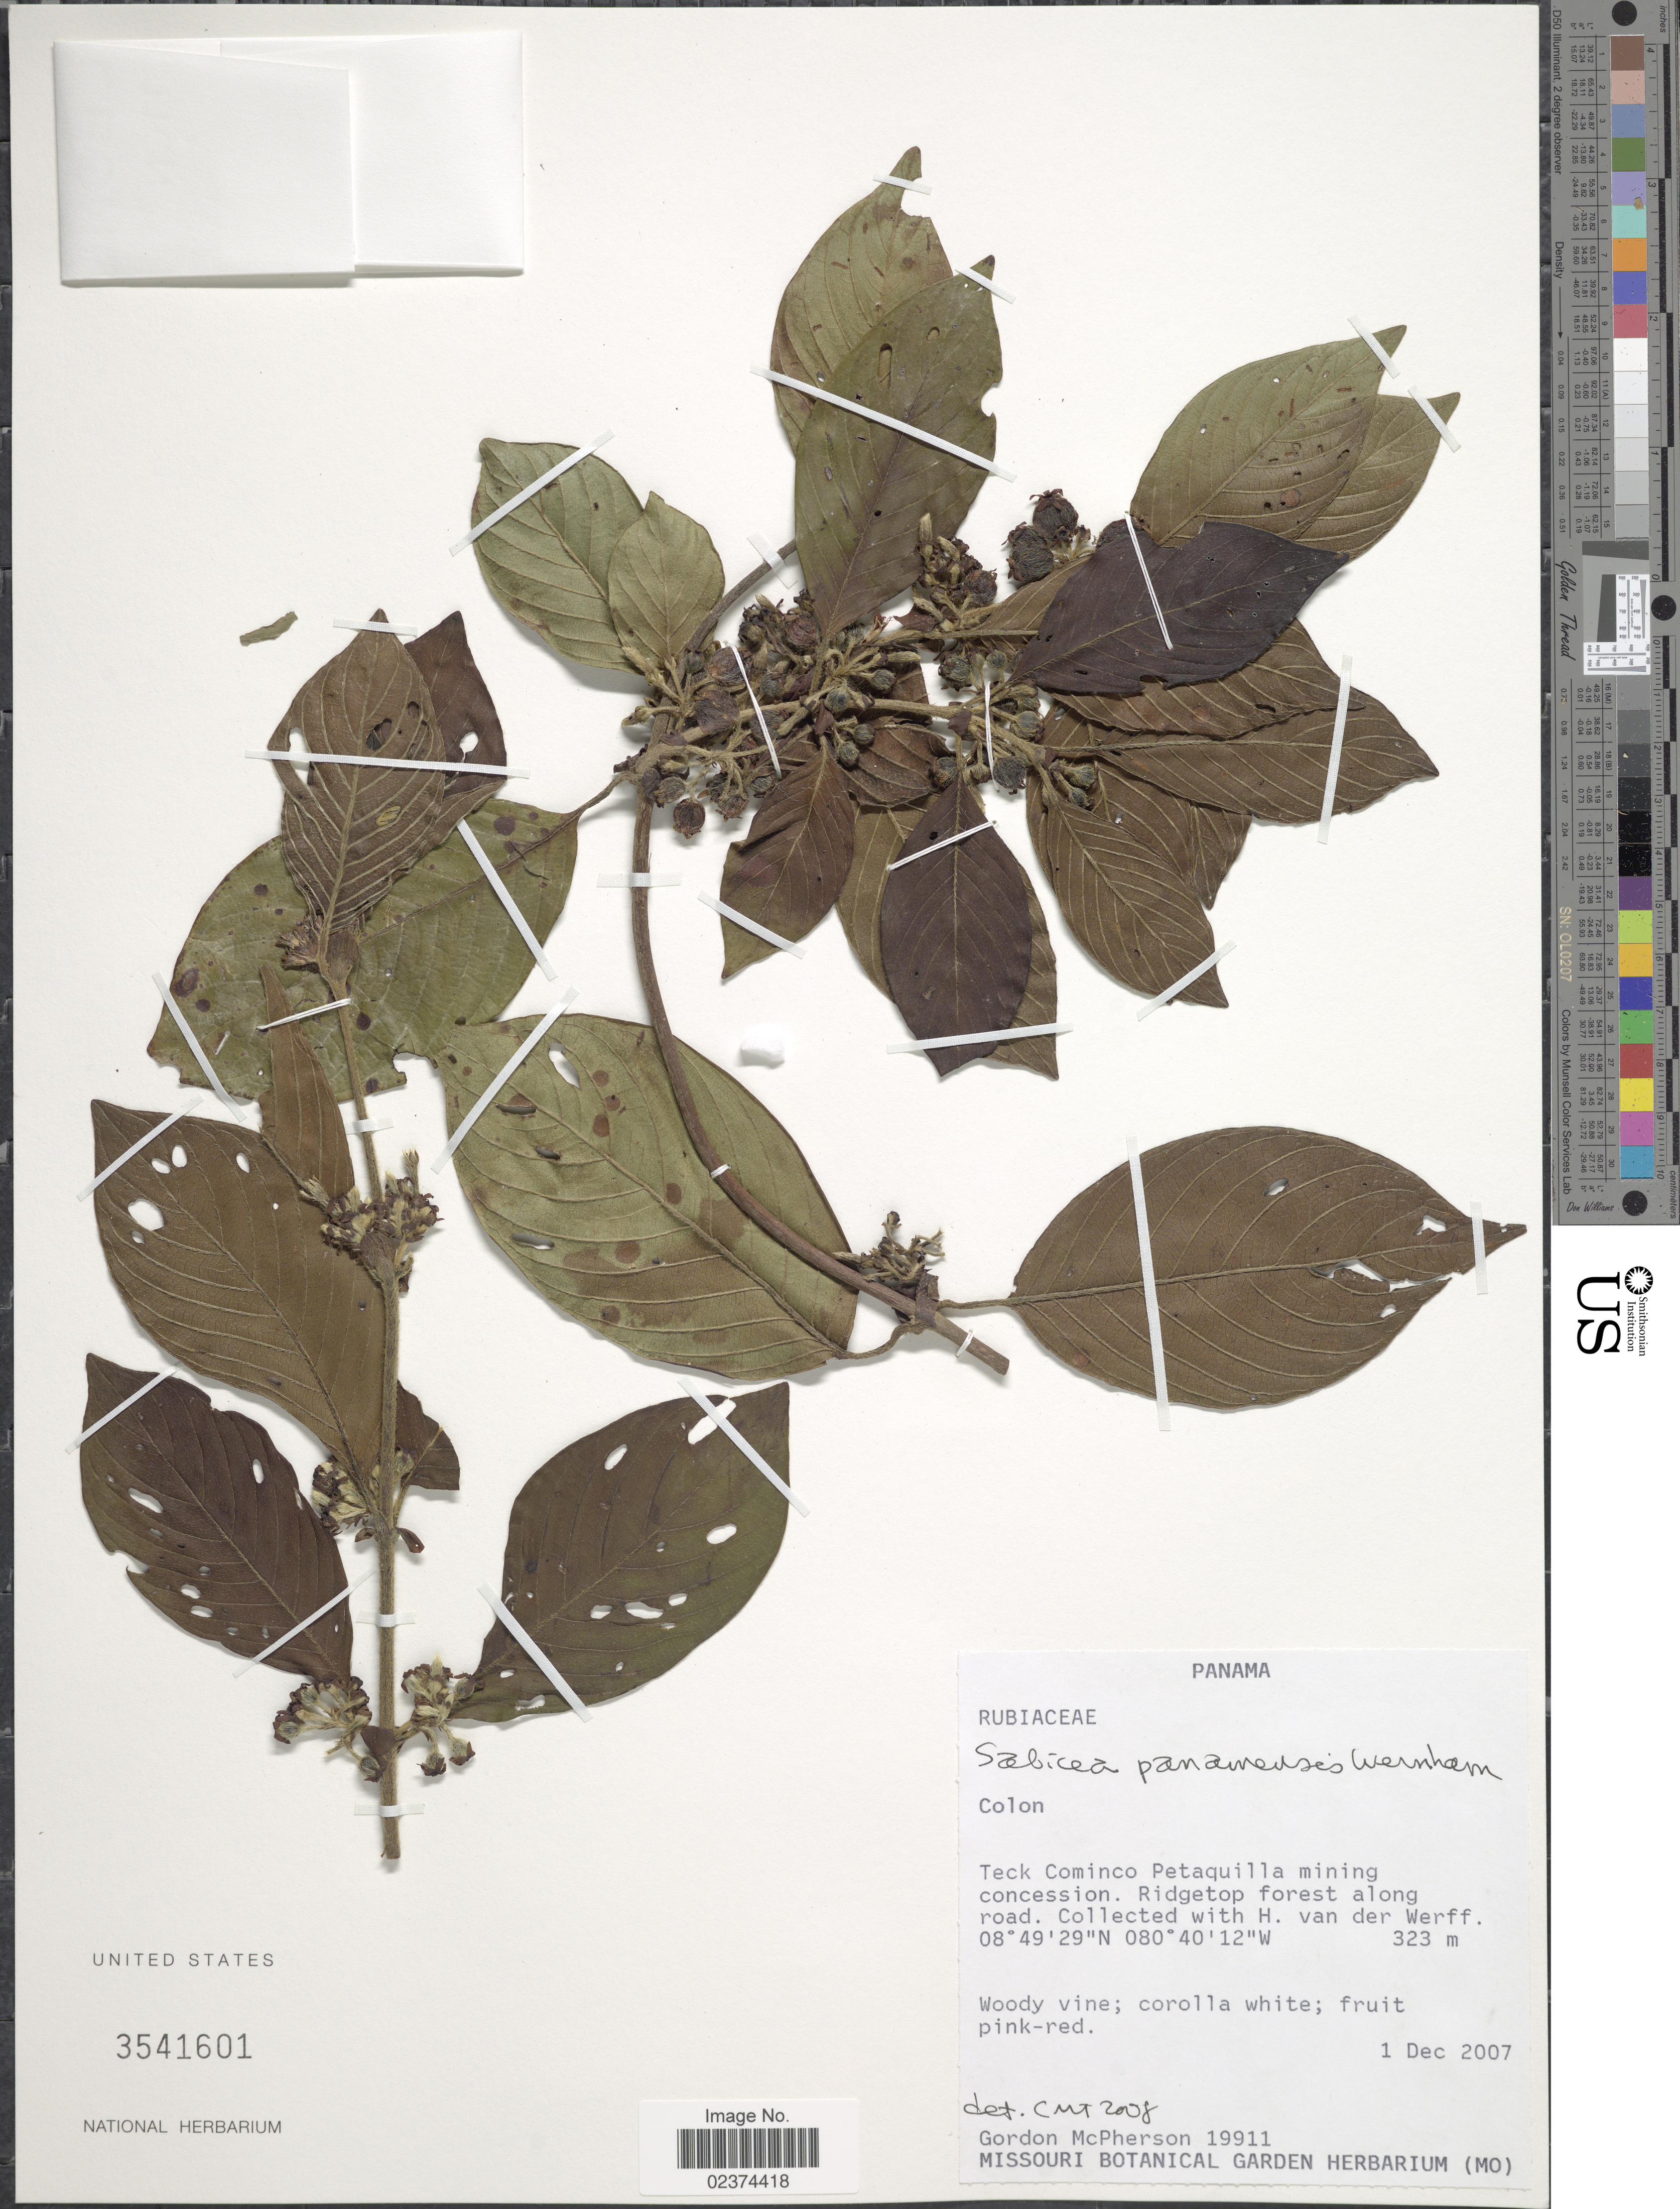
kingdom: Plantae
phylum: Tracheophyta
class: Magnoliopsida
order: Gentianales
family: Rubiaceae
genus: Sabicea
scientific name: Sabicea panamensis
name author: Wernham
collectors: G. D. McPherson & H. van der Werff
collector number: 19911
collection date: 2007-12-01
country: Panama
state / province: Colón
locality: Colon, Teck Cominco Petaquilla mining concession. Ridgetop forest along road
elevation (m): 323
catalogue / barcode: US 3541601